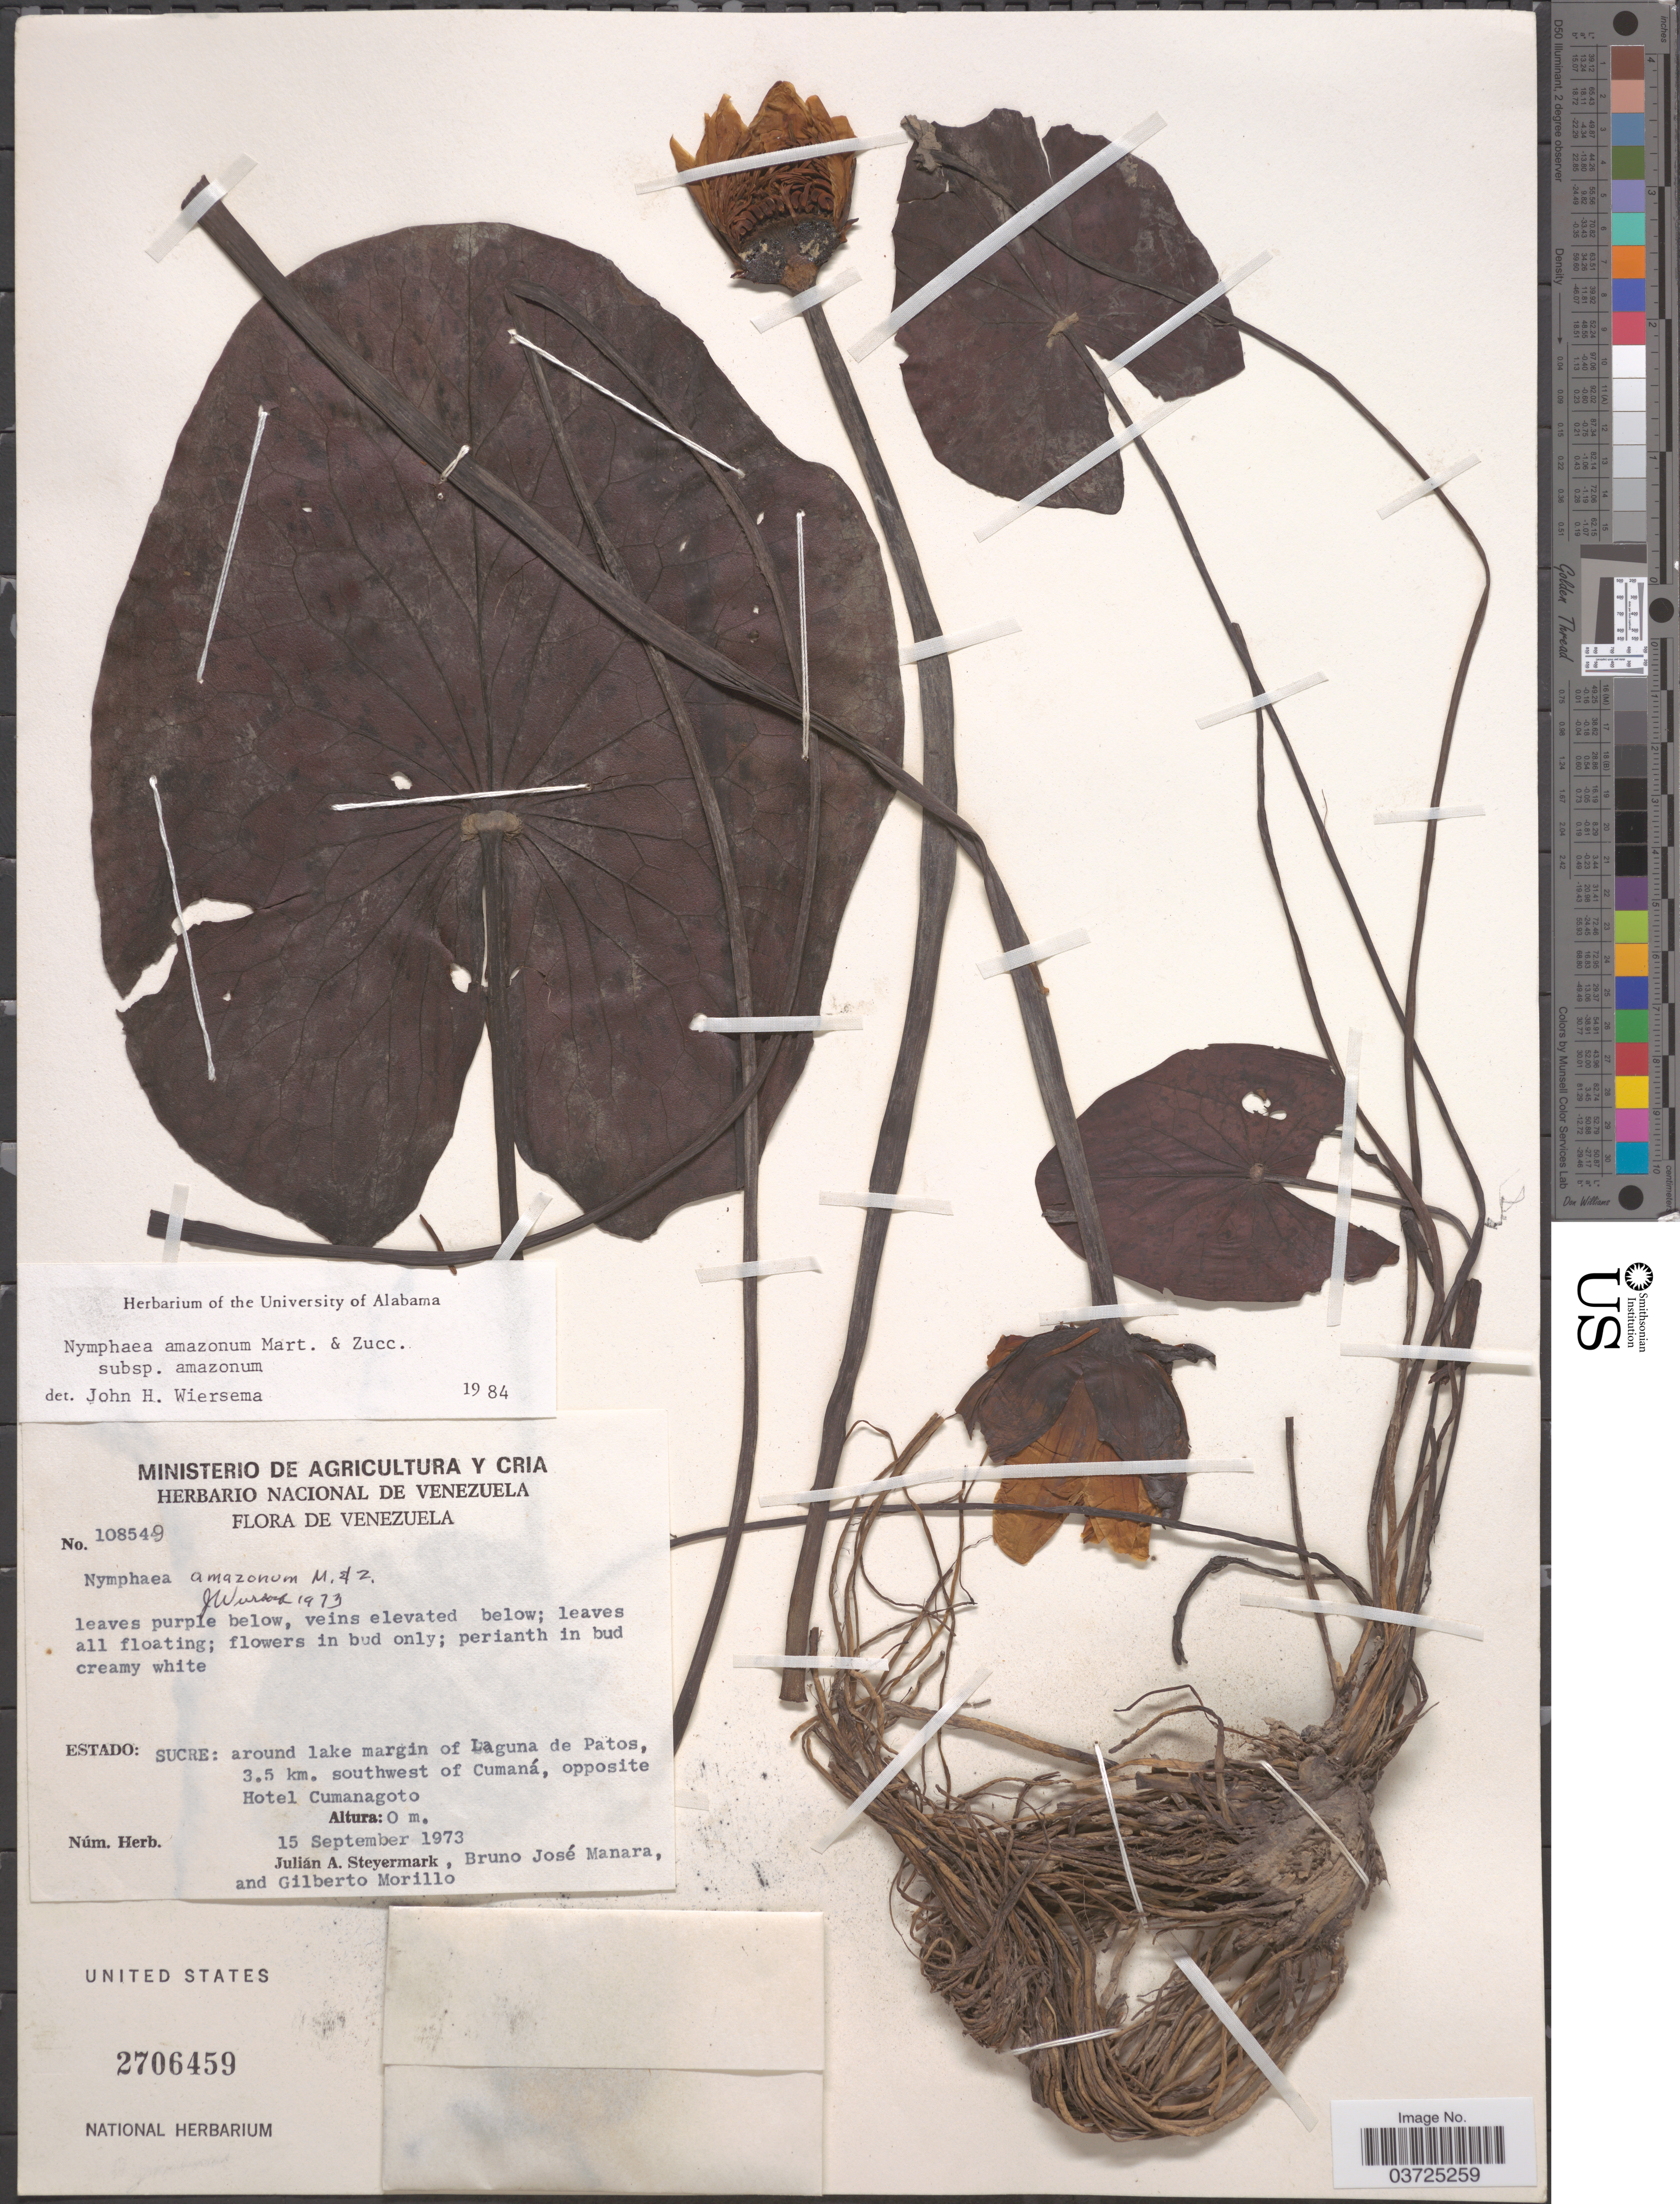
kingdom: Plantae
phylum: Tracheophyta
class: Magnoliopsida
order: Nymphaeales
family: Nymphaeaceae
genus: Nymphaea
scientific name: Nymphaea amazonum subsp. amazonum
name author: Mart. & Zucc.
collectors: J. Steyermark, B. Manara & G. N. Morillo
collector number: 108549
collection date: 1973-09-15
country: Venezuela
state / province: Sucre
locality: Around lake margin of laguna de Patos, 3.5 km. southwest of Cumaná, opposite Hotel Cumanagoto.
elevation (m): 0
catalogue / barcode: US 2706459